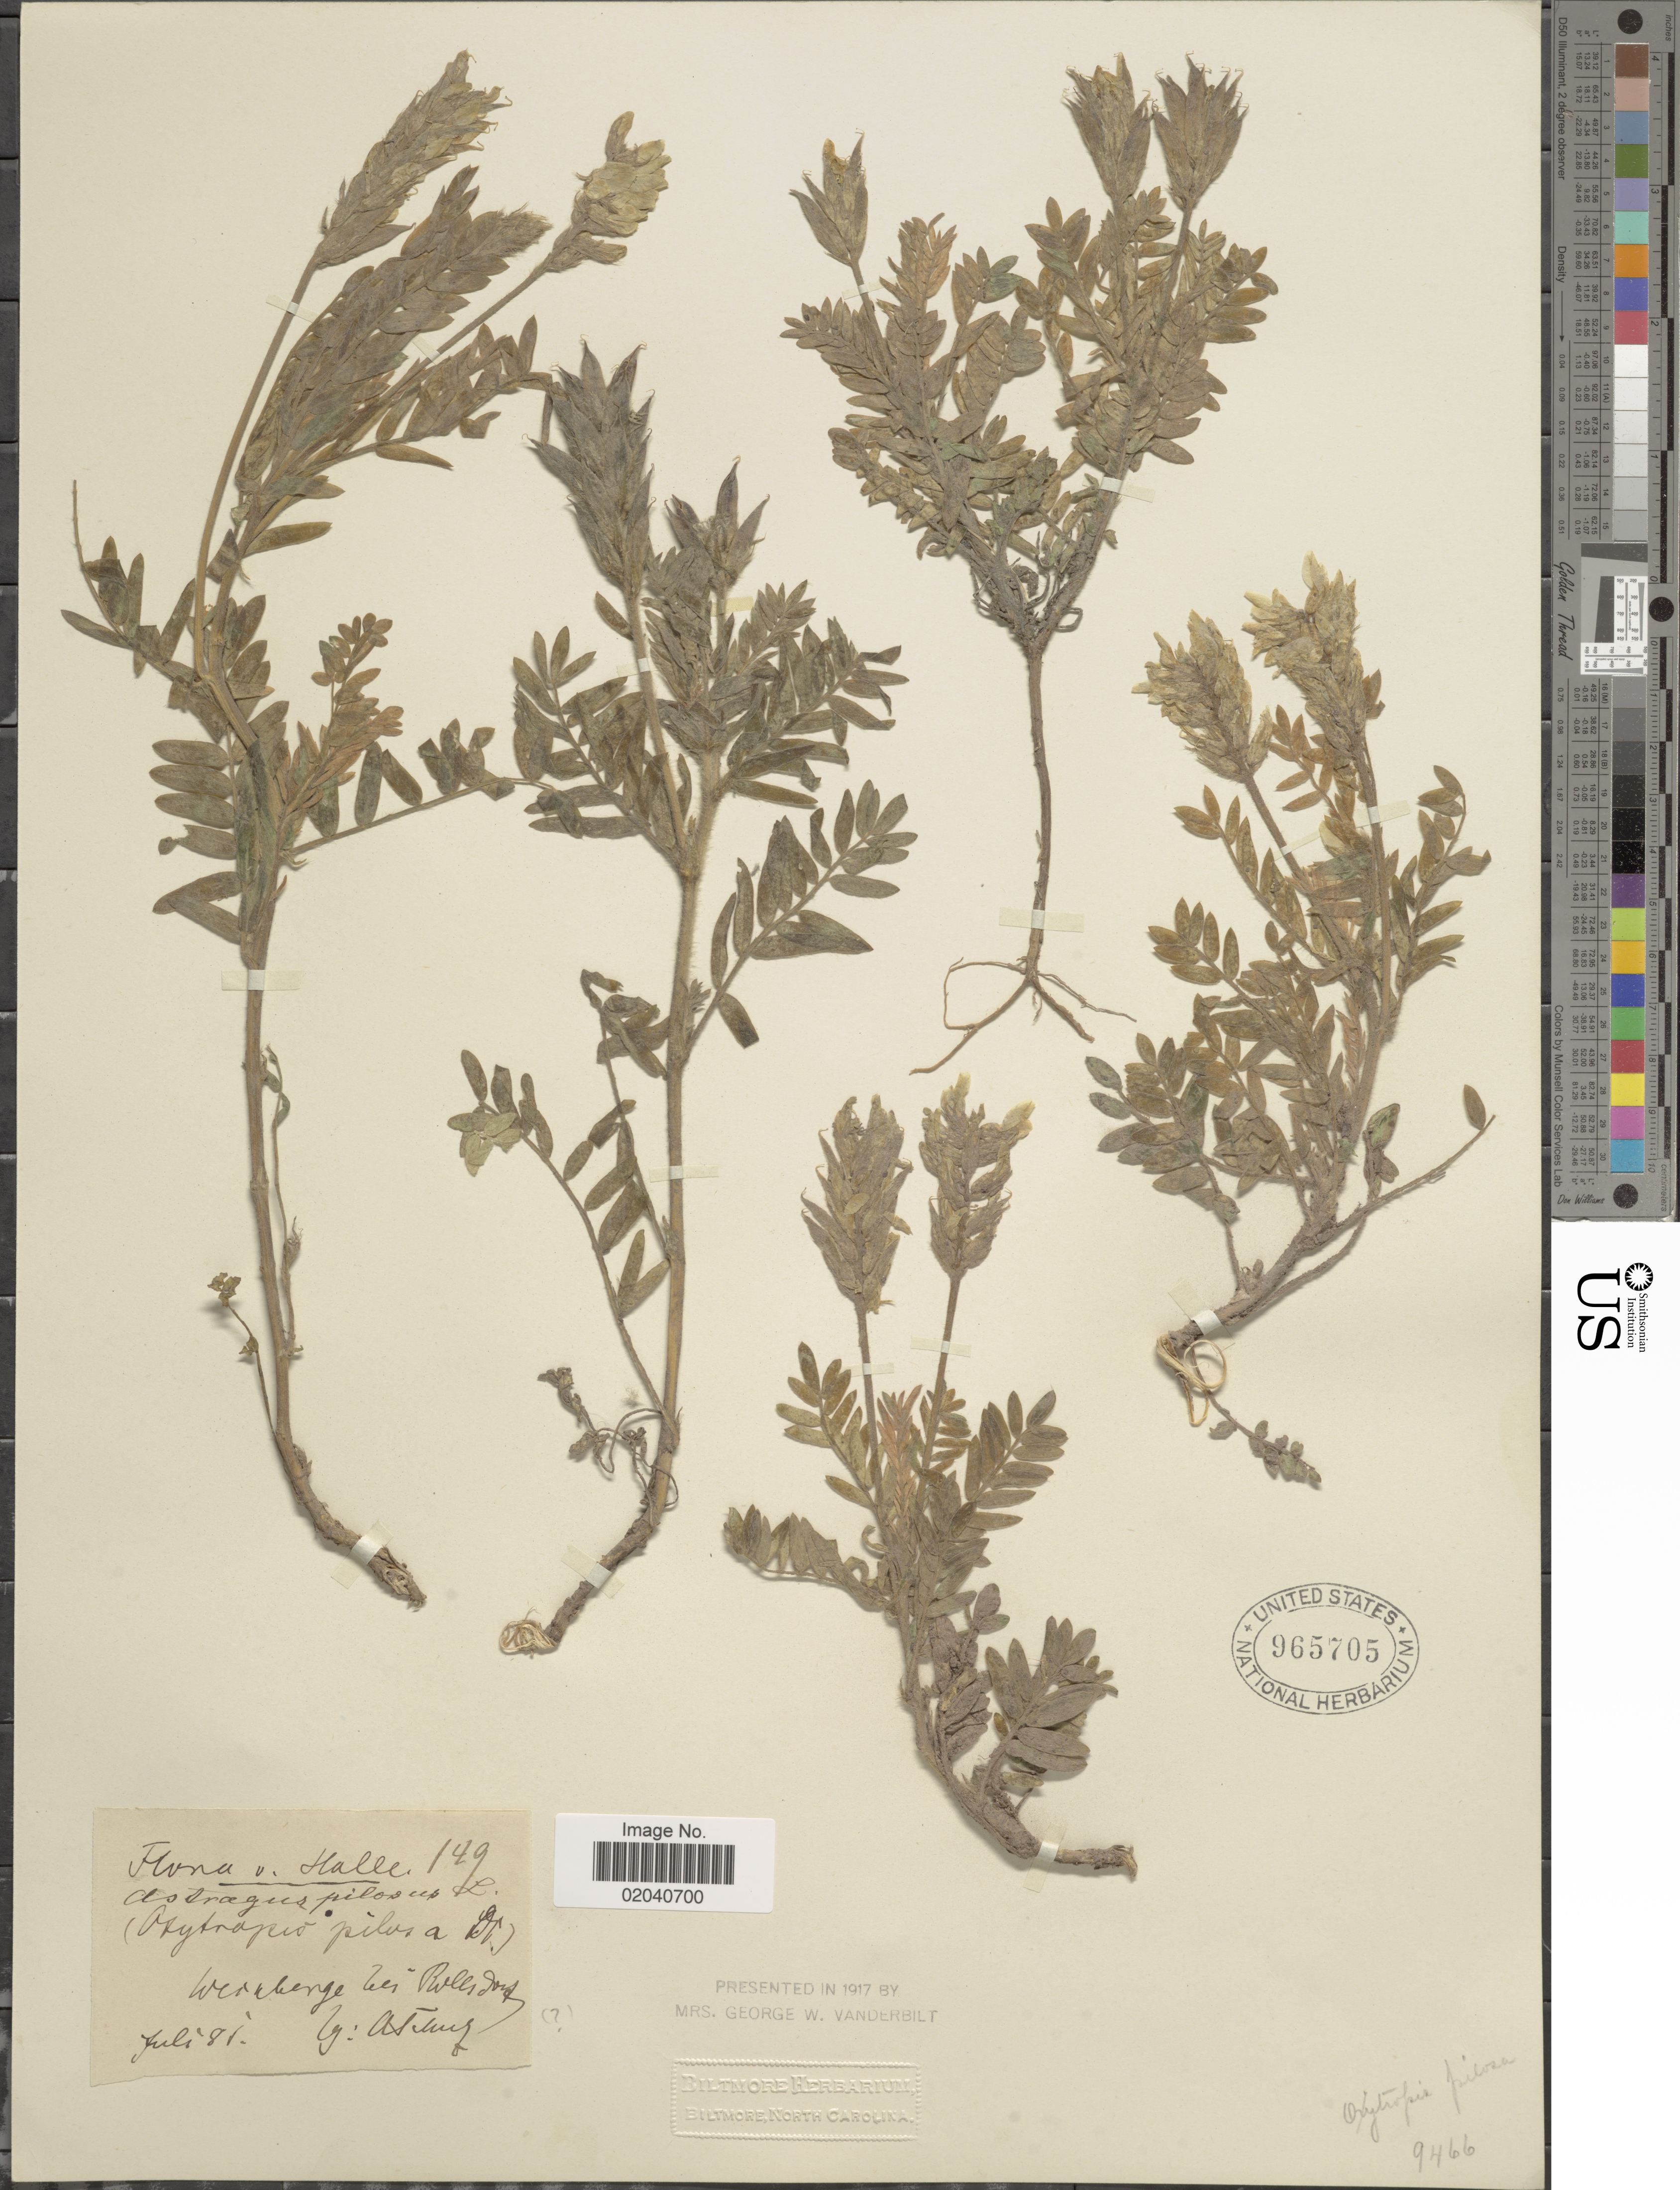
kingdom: Plantae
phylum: Tracheophyta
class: Magnoliopsida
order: Fabales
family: Fabaceae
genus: Oxytropis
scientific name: Oxytropis pilosa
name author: (L.) DC.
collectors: A. Schulz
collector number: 149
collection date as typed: Transcribed d/m/y: /7/81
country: Germany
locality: Weinberge bei Rollsdorf [interpreted]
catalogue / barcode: US 965705